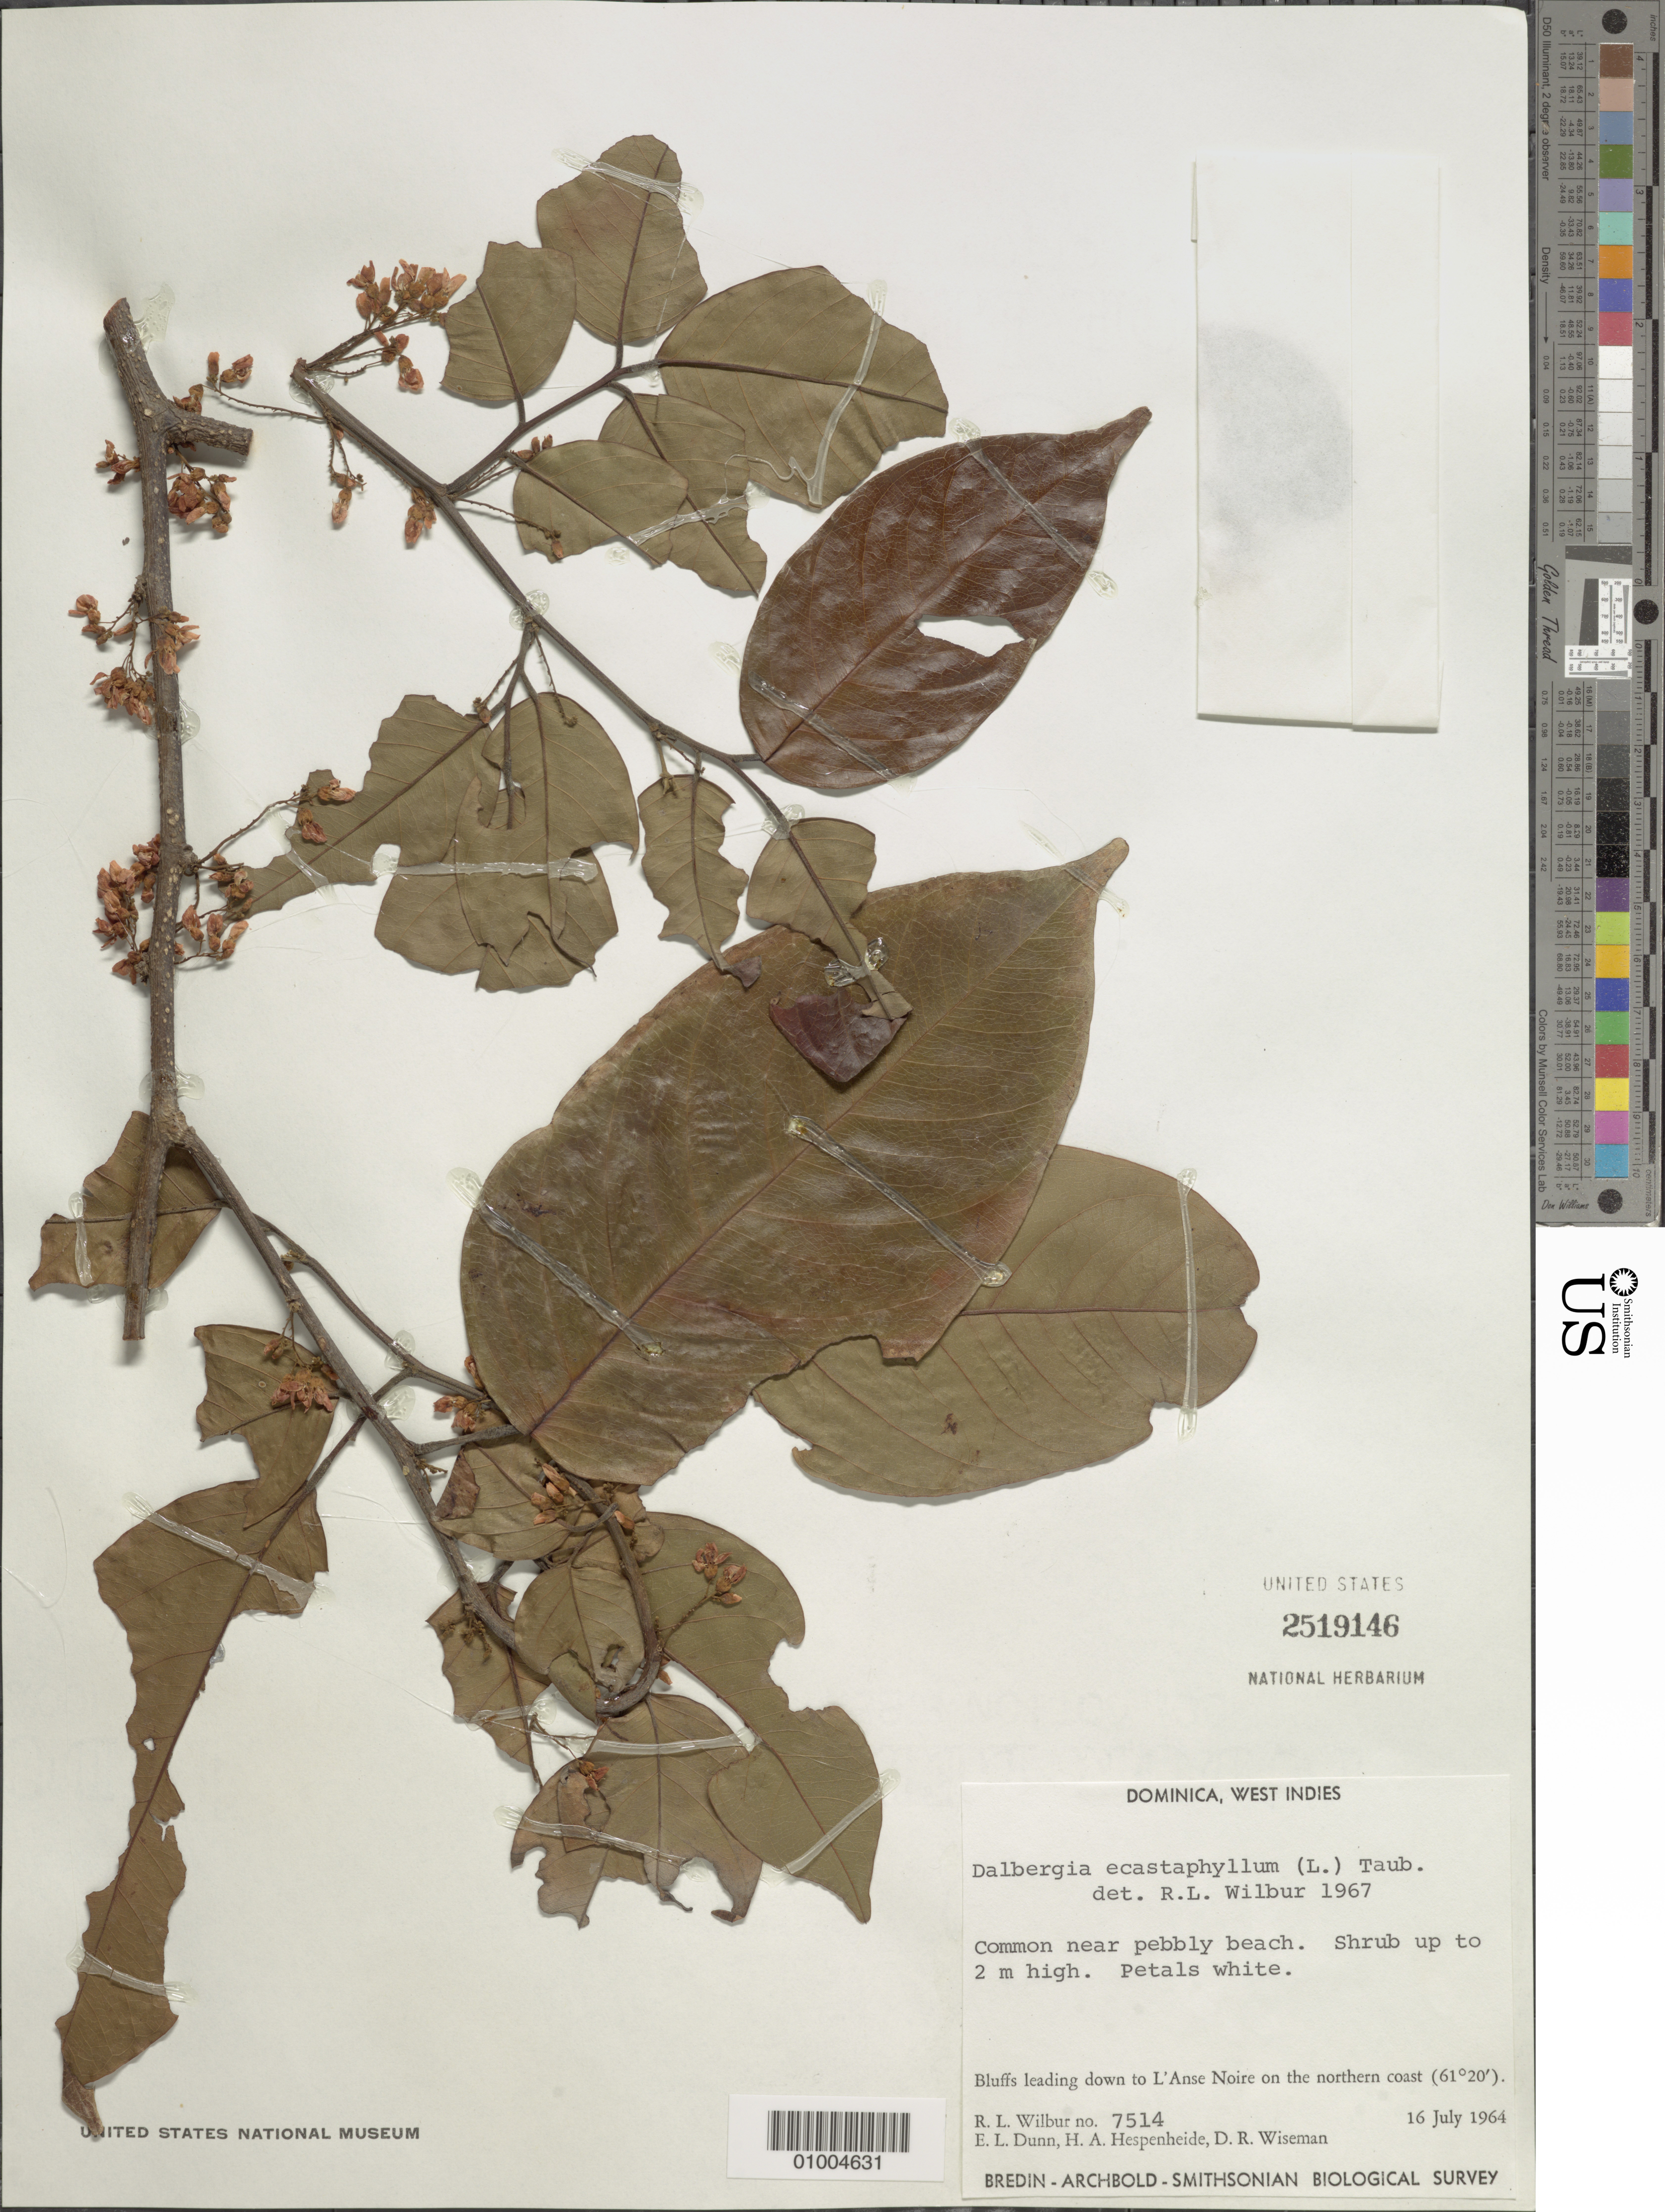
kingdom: Plantae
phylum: Tracheophyta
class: Magnoliopsida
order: Fabales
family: Fabaceae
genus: Dalbergia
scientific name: Dalbergia ecastaphyllum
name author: (L.) Taub.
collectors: R. L. Wilbur, E. Dunn, H. A. Hespenheide & D. R. Wiseman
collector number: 7514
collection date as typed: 16 Jul 1964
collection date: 1964-07-16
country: Dominica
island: Dominica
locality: common near pebbly beach. Shrub up to 2m high. Petals white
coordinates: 0 N, 0 E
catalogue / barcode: US 2519146